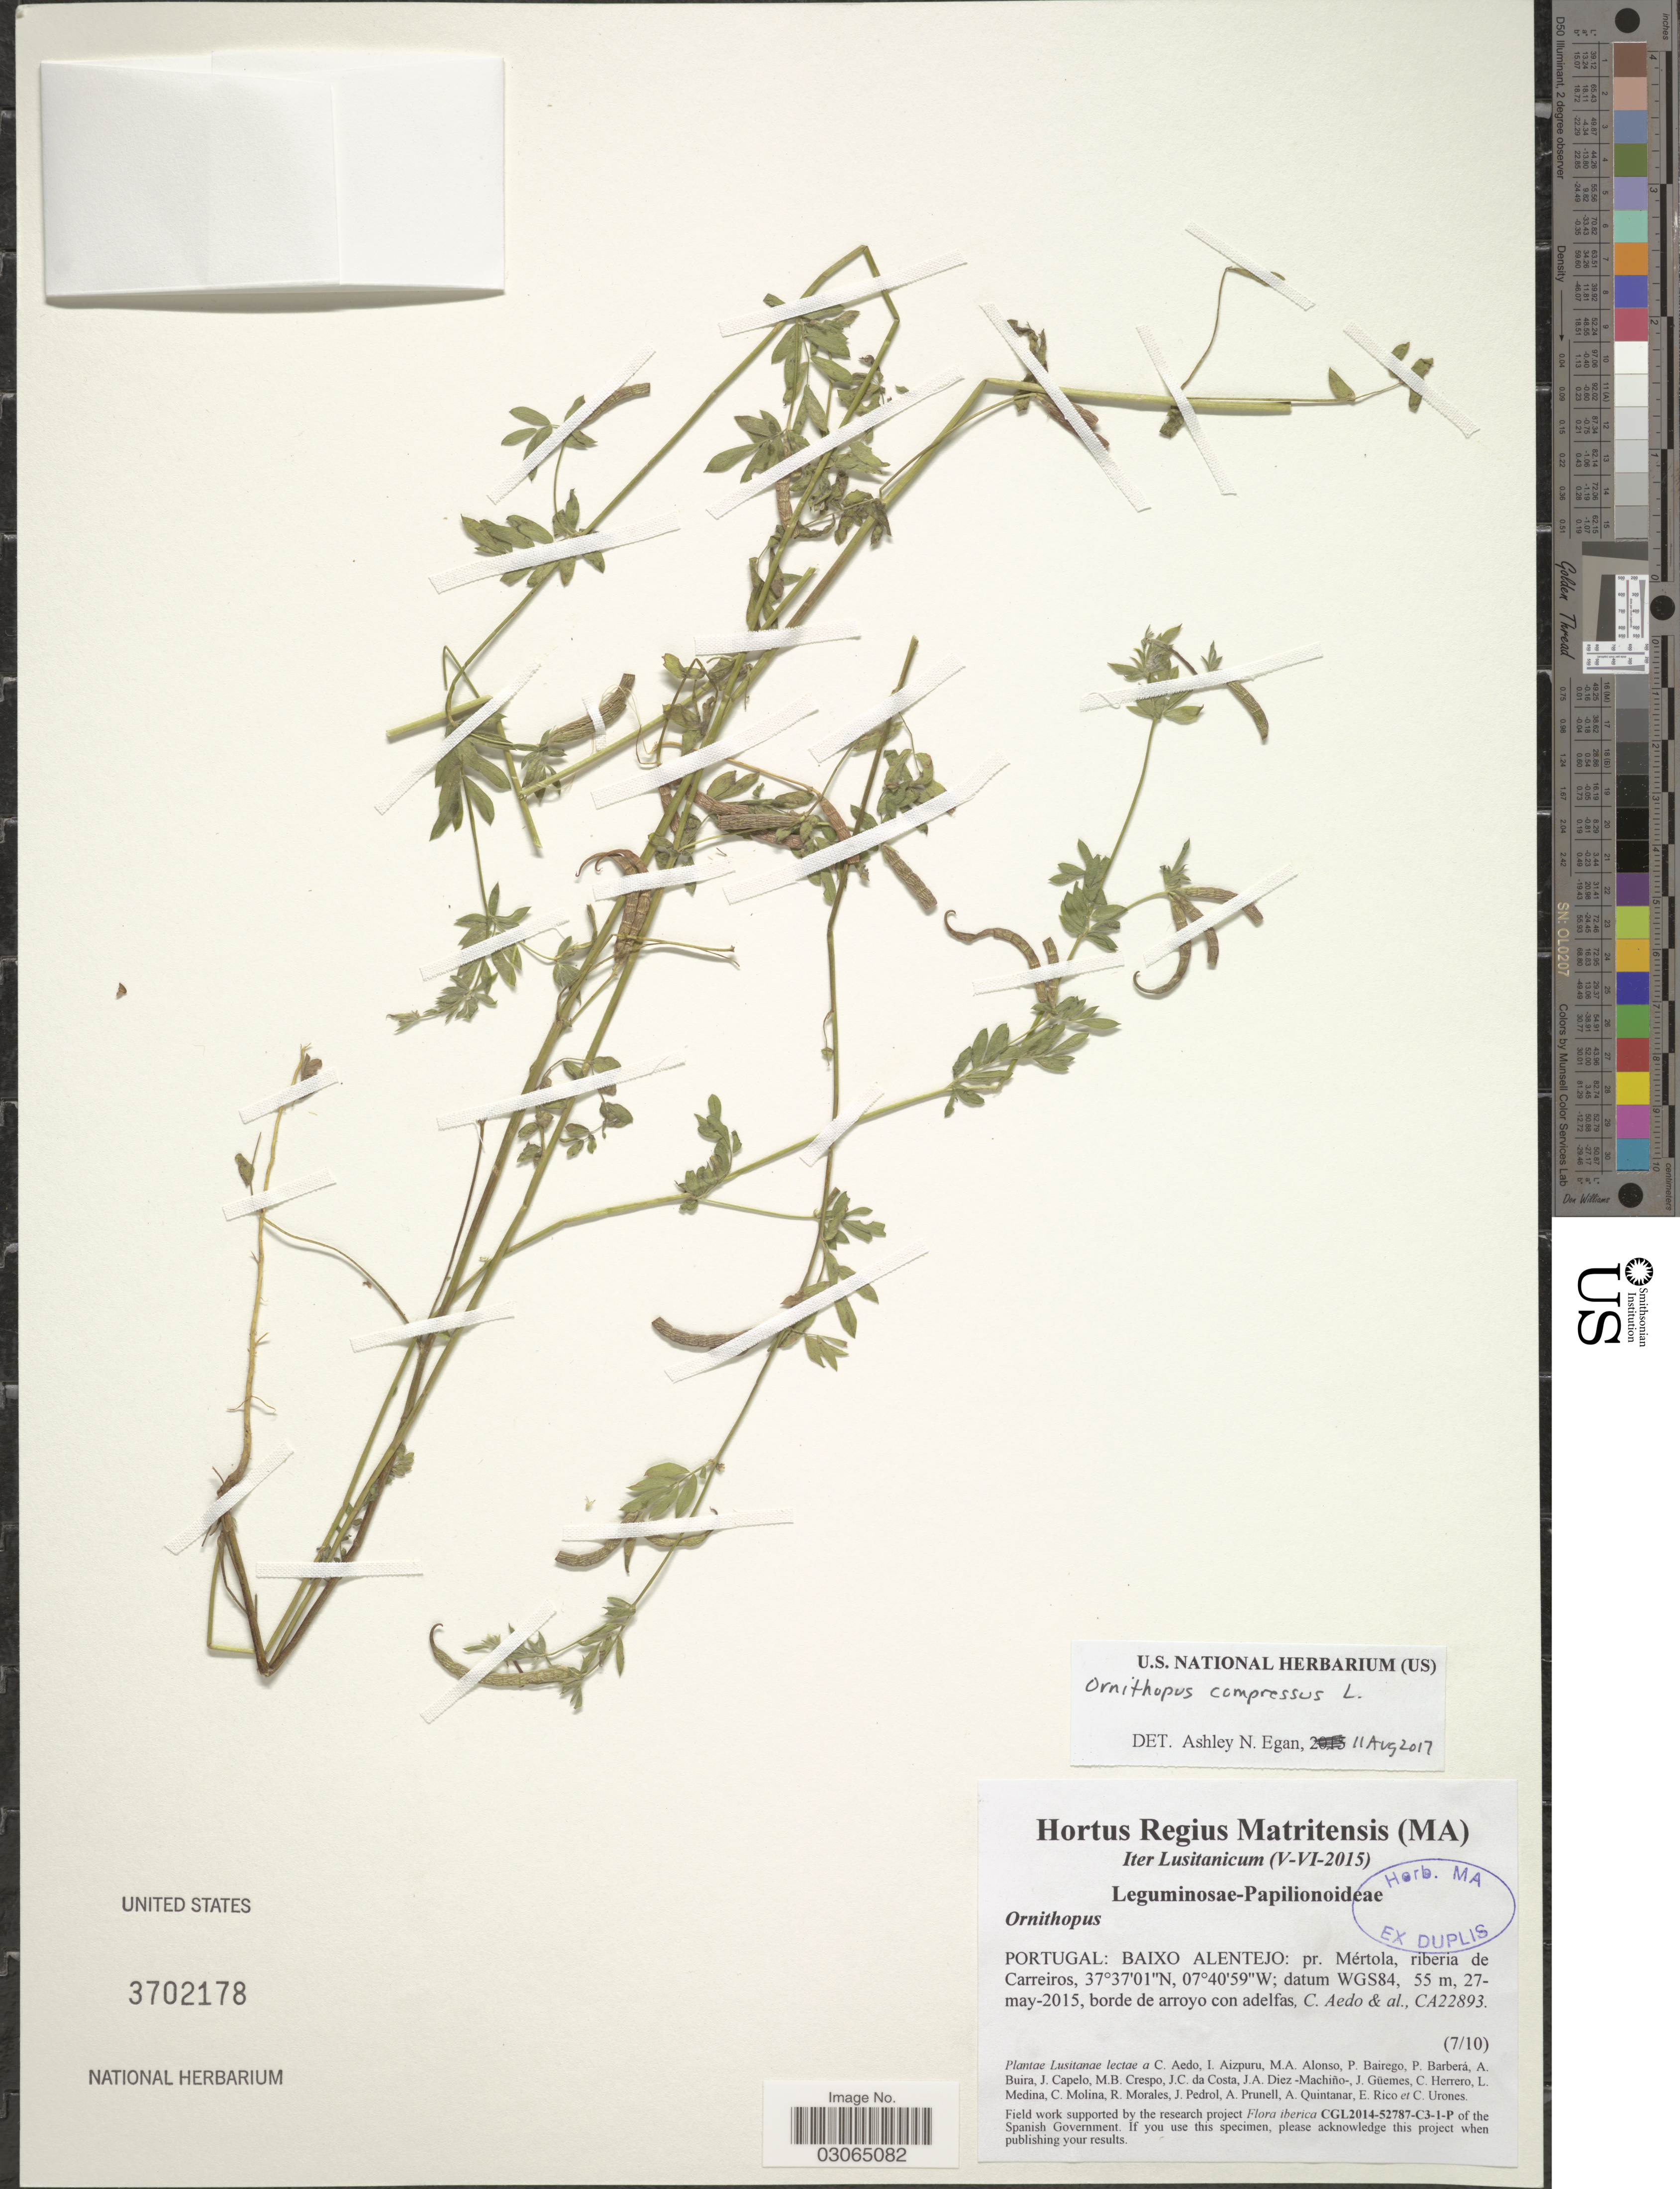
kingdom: Plantae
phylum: Tracheophyta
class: Magnoliopsida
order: Fabales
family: Fabaceae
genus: Ornithopus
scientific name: Ornithopus compressus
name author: L.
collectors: C. Aedo & et al.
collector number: CA22893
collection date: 2015-05-27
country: Portugal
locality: Baixo Alentejo: pr. Mértola, riberia de Carreiros.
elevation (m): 55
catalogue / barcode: US 3702178